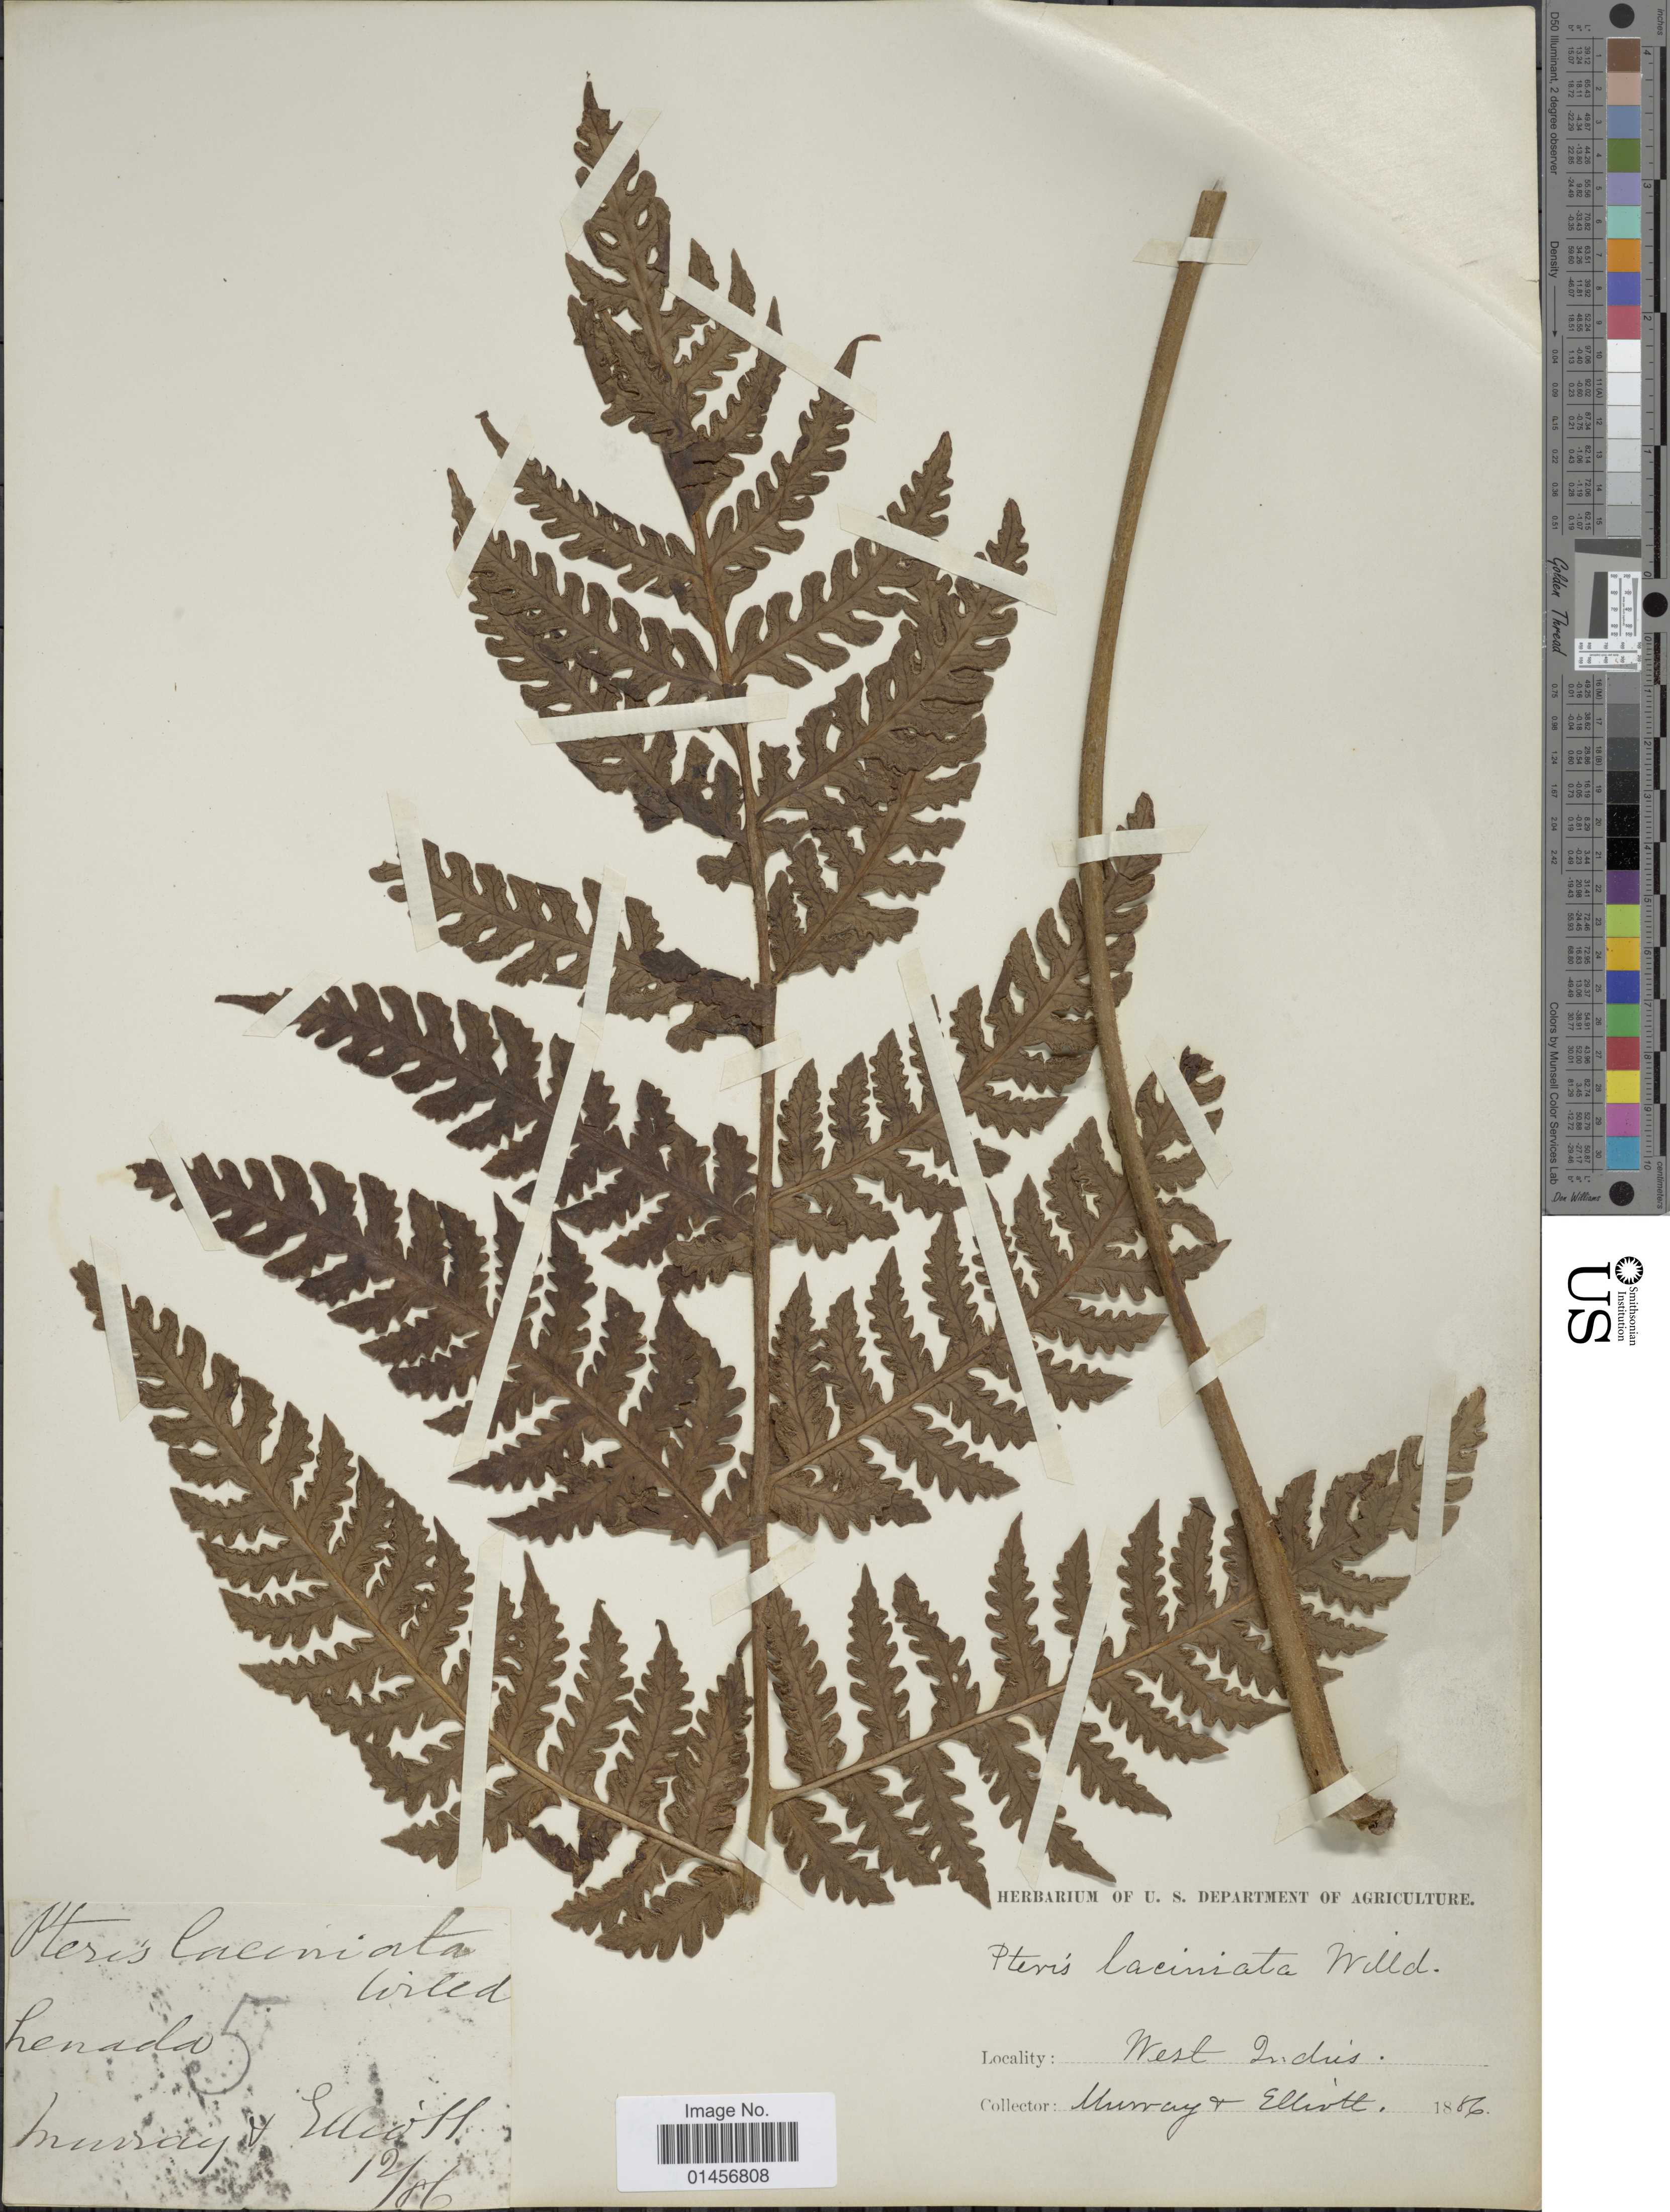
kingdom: Plantae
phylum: Tracheophyta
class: Polypodiopsida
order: Polypodiales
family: Lonchitidaceae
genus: Lonchitis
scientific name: Lonchitis hirsuta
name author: L.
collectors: Murray, -- & Elliott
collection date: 1886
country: Grenada